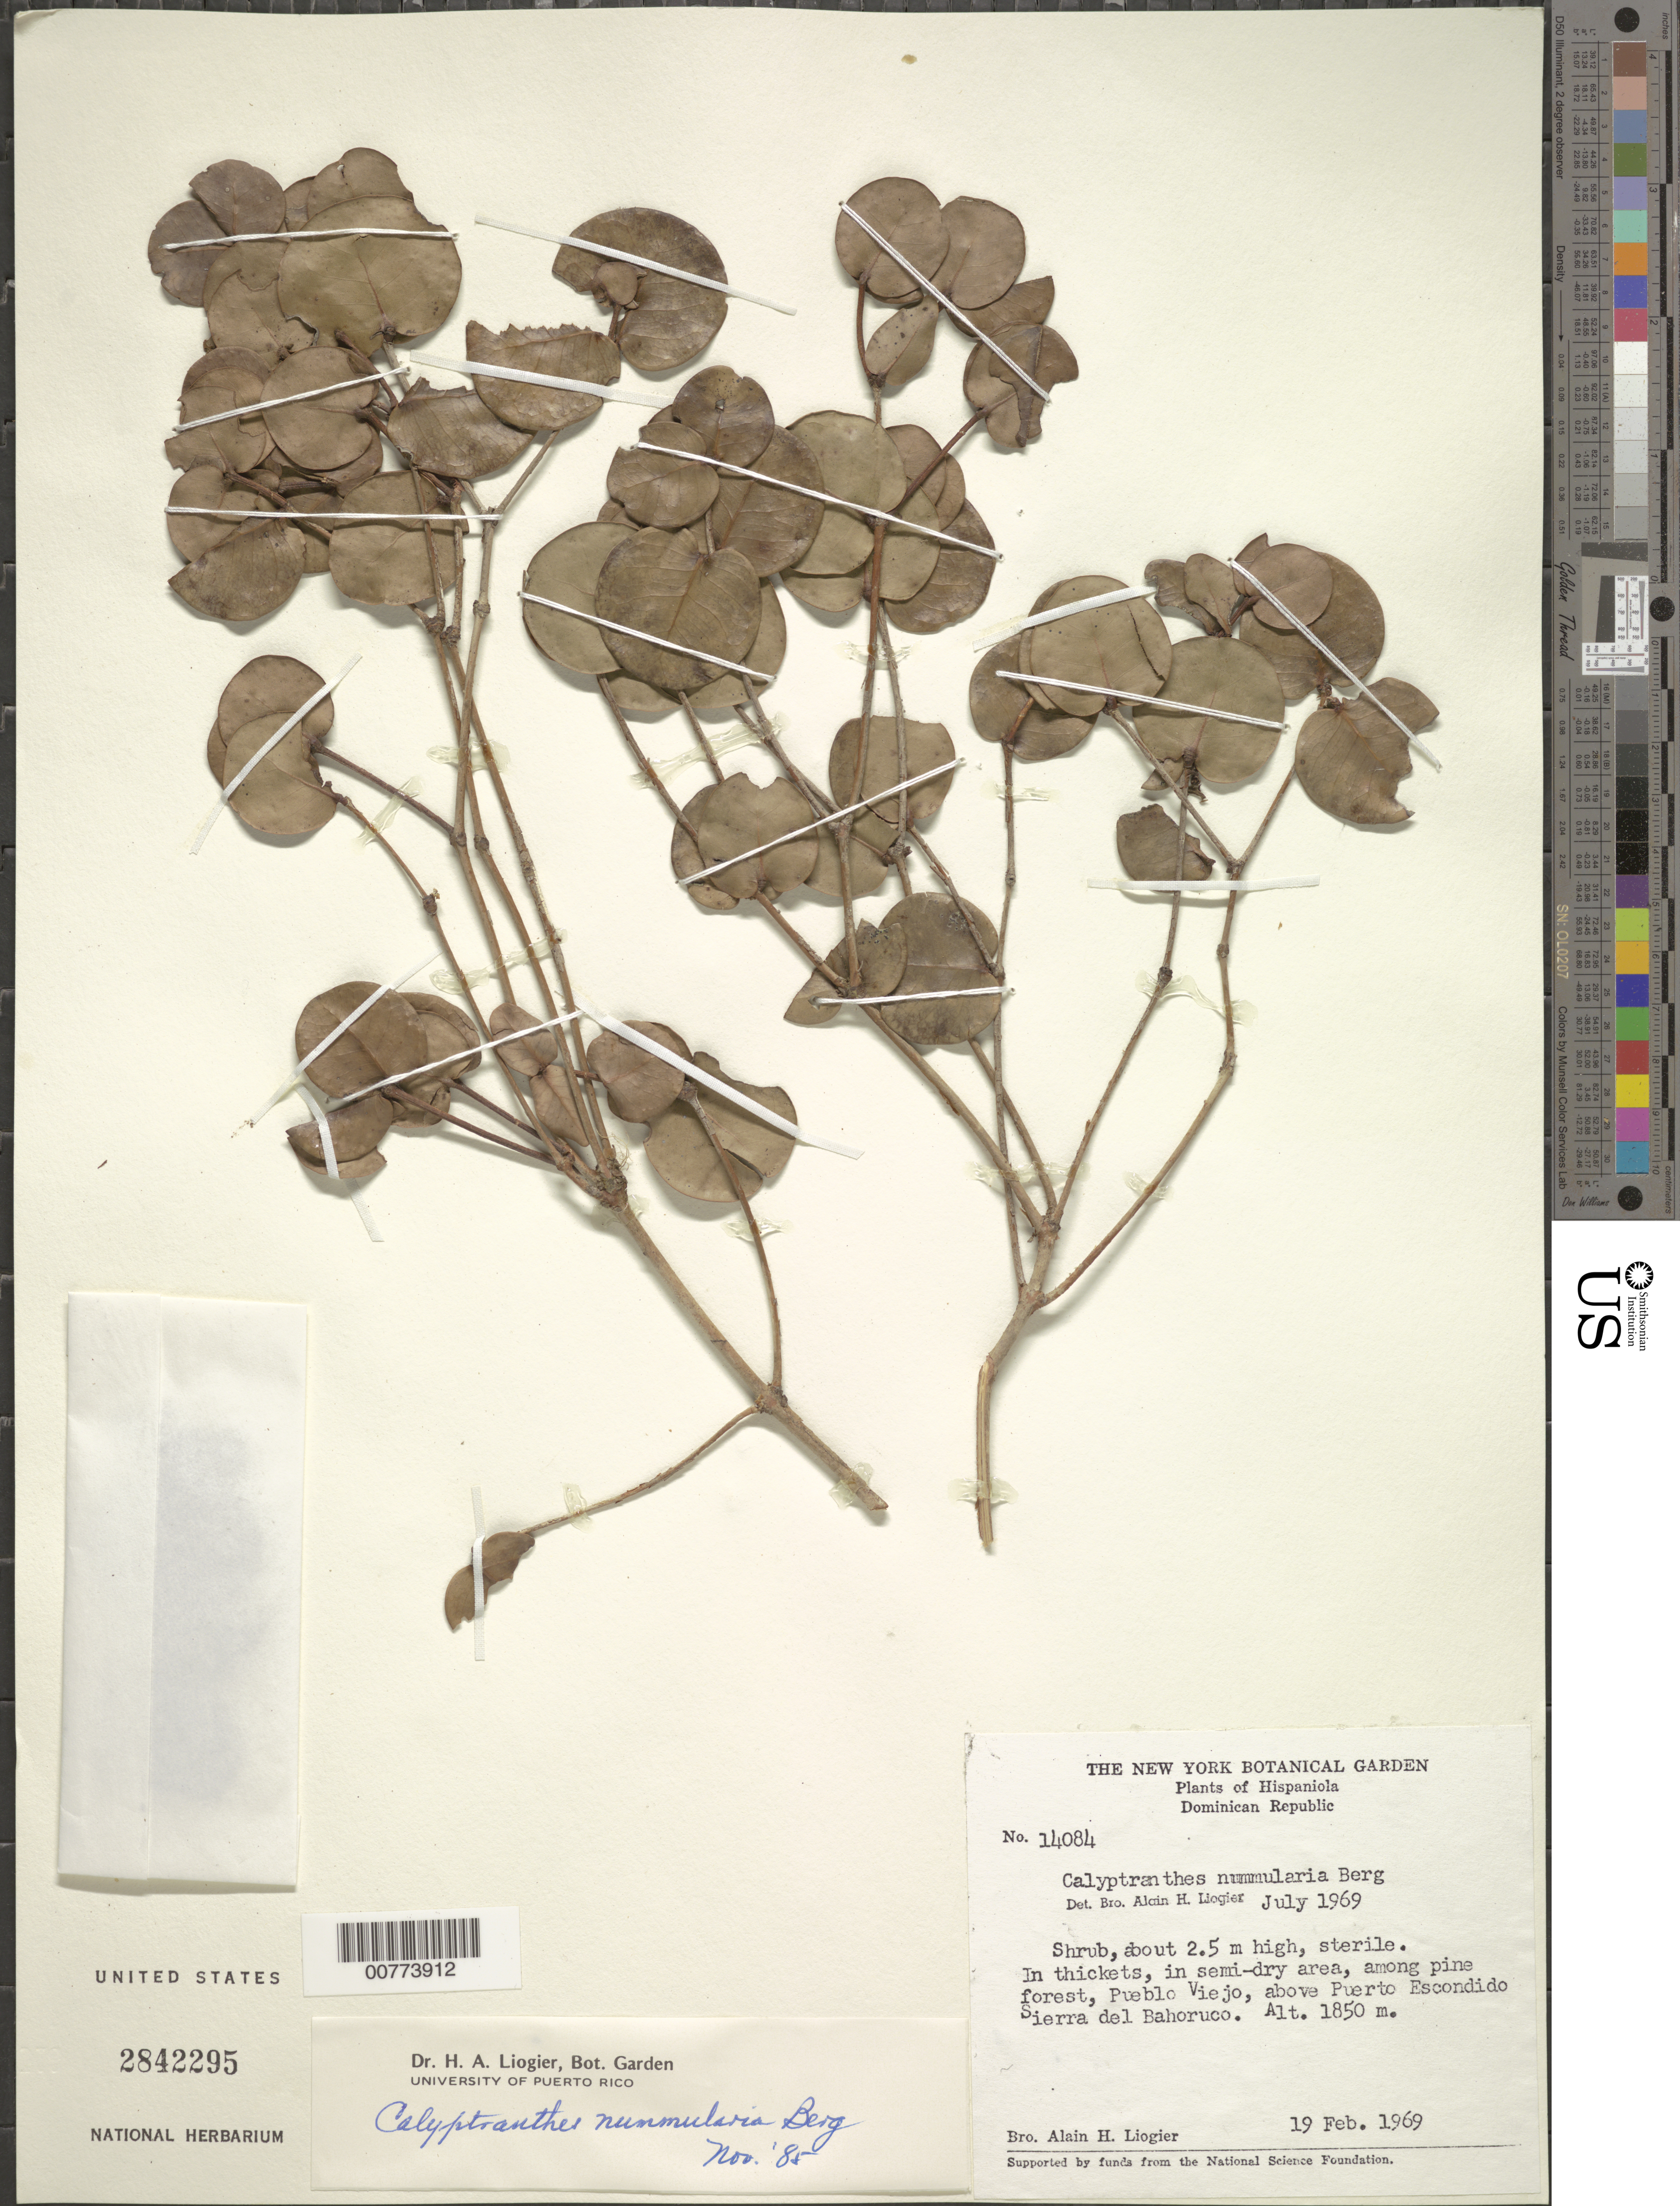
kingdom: Plantae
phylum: Tracheophyta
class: Magnoliopsida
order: Myrtales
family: Myrtaceae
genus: Myrcia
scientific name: Myrcia nummularia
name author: (O. Berg) K. Campbell & Peguero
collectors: A. H. Liogier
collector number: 14084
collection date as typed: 19 Feb 1969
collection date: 1969-02-19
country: Dominican Republic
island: Hispaniola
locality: Sierra del Bahoruco, Pueblo Viejo, above Puerto Escondido.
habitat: In thickets, in semi-dry area, among pine forest.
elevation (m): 1850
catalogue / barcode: US 2842295